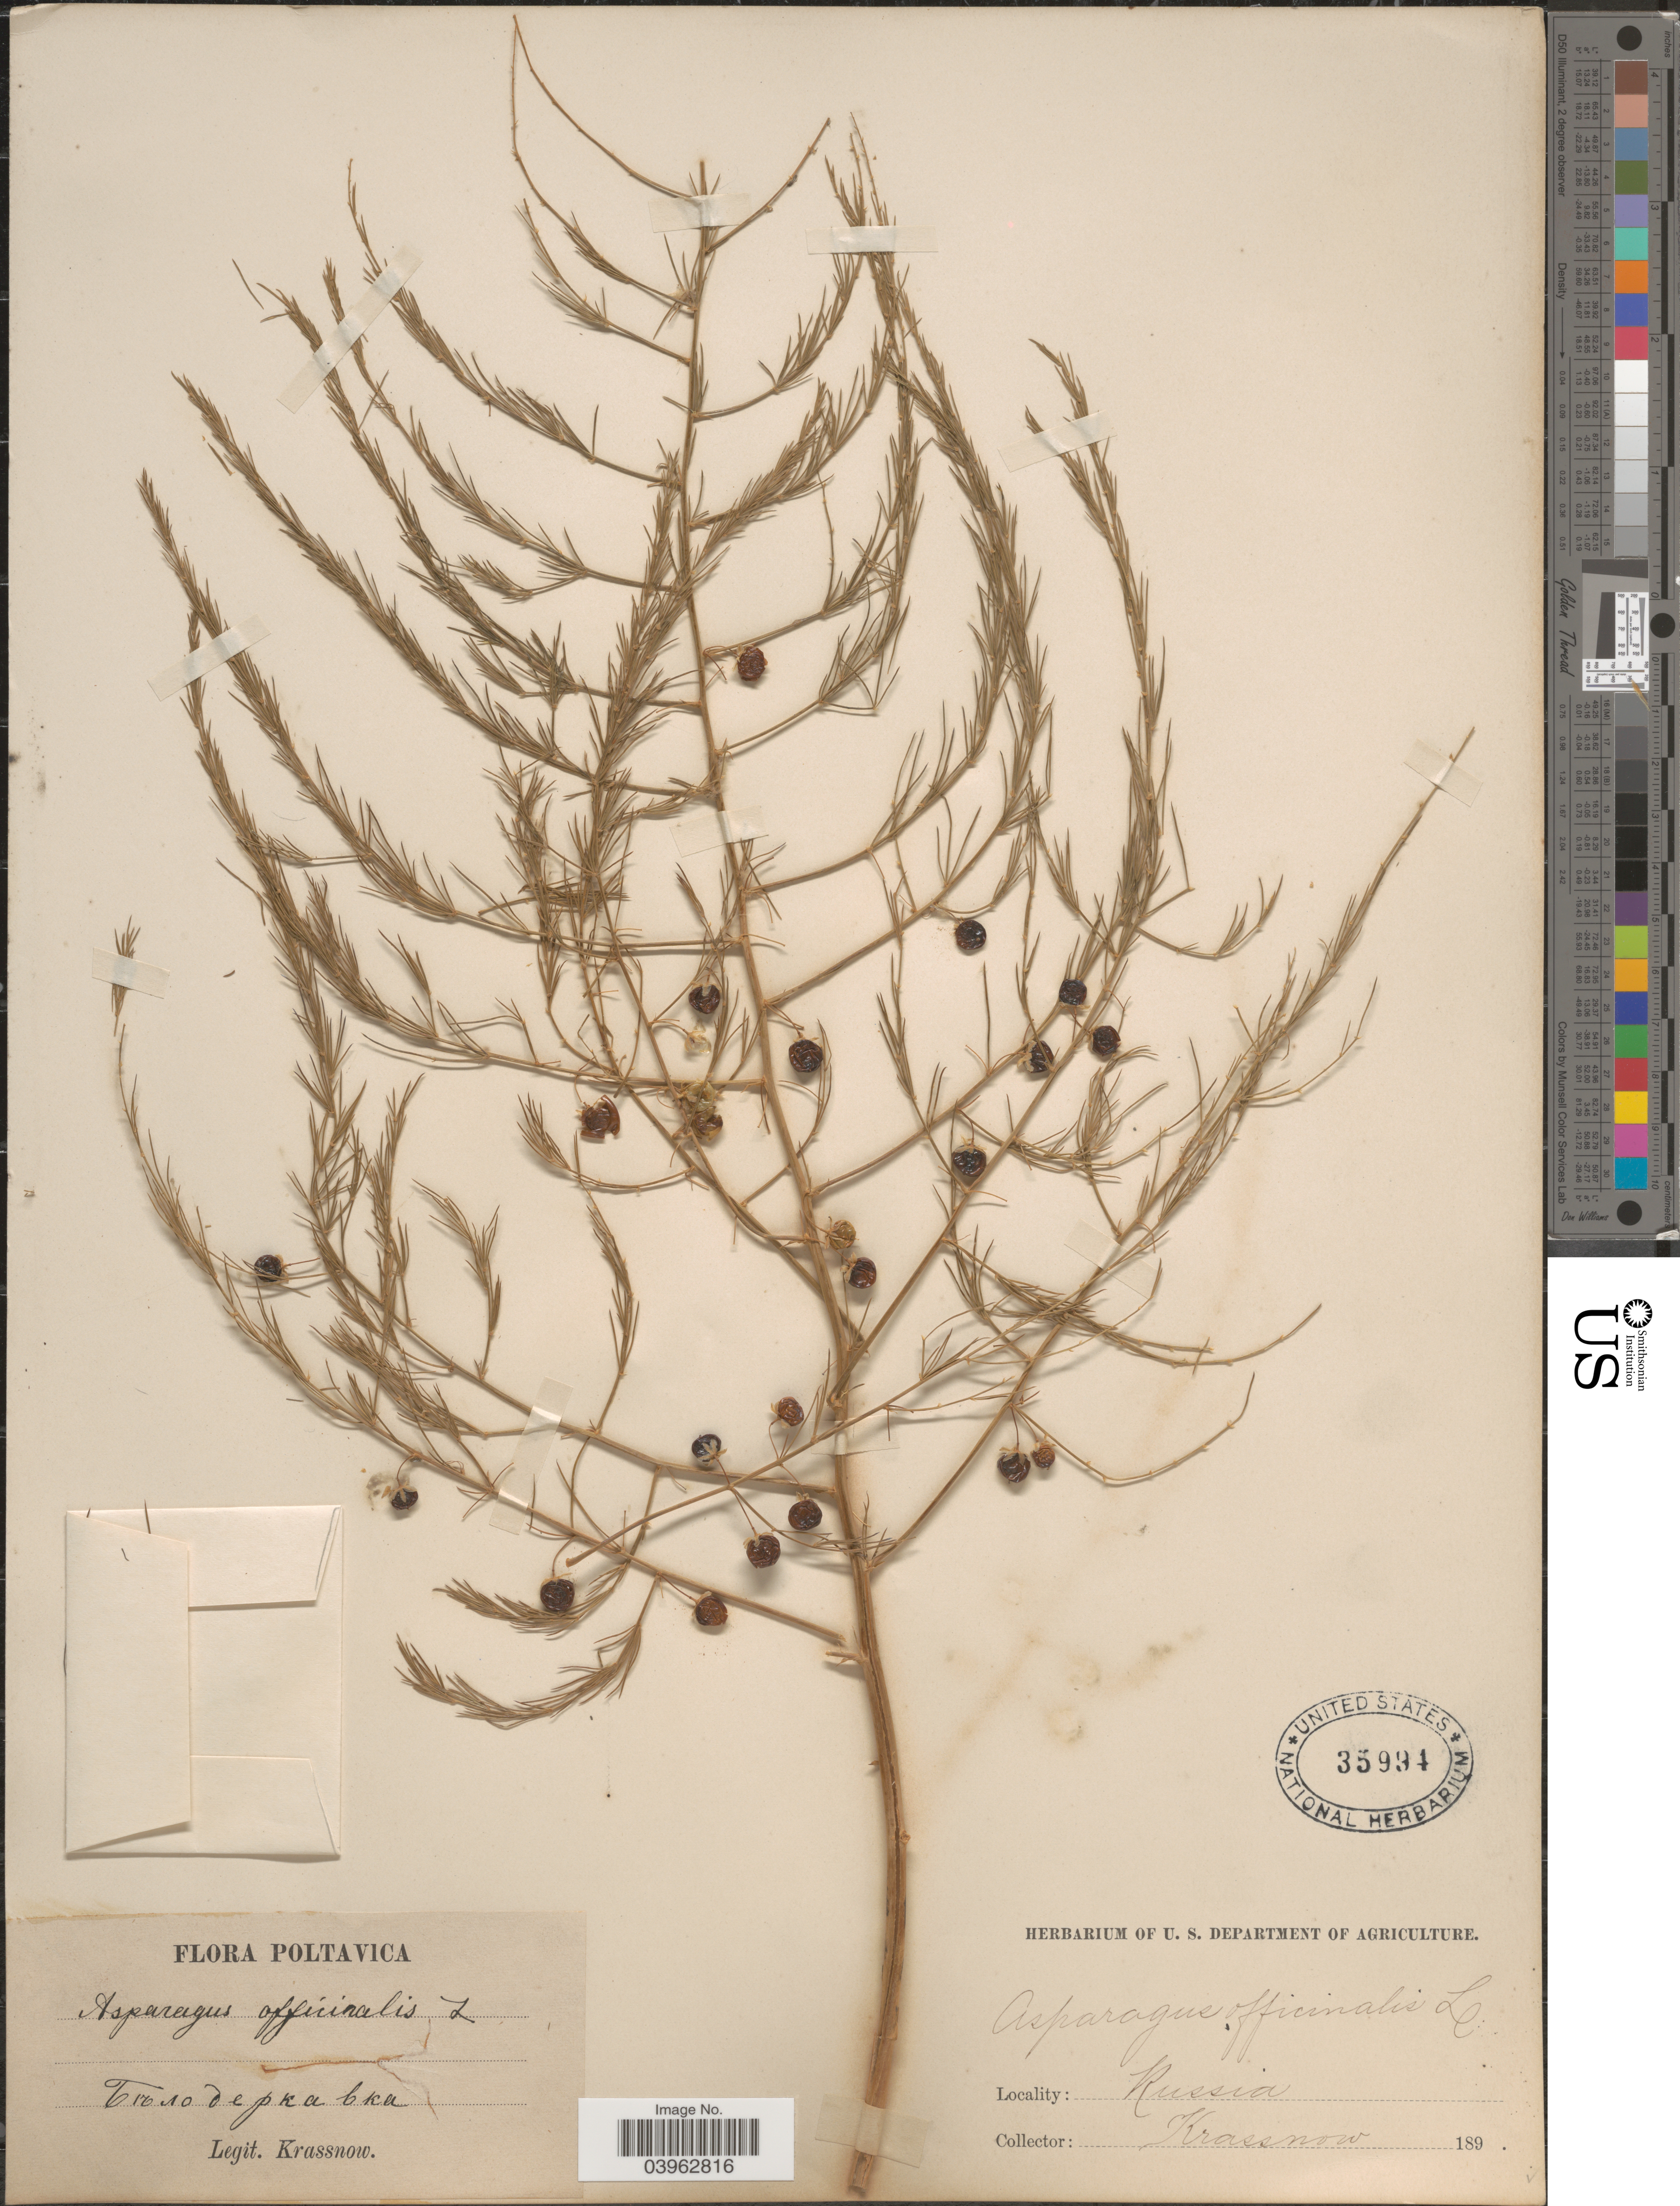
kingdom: Plantae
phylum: Tracheophyta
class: Liliopsida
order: Asparagales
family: Asparagaceae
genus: Asparagus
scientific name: Asparagus officinalis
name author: L.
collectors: -. Krassnow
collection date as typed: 189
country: Ukraine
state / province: Poltava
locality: Beloderkavka.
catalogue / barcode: US 35994